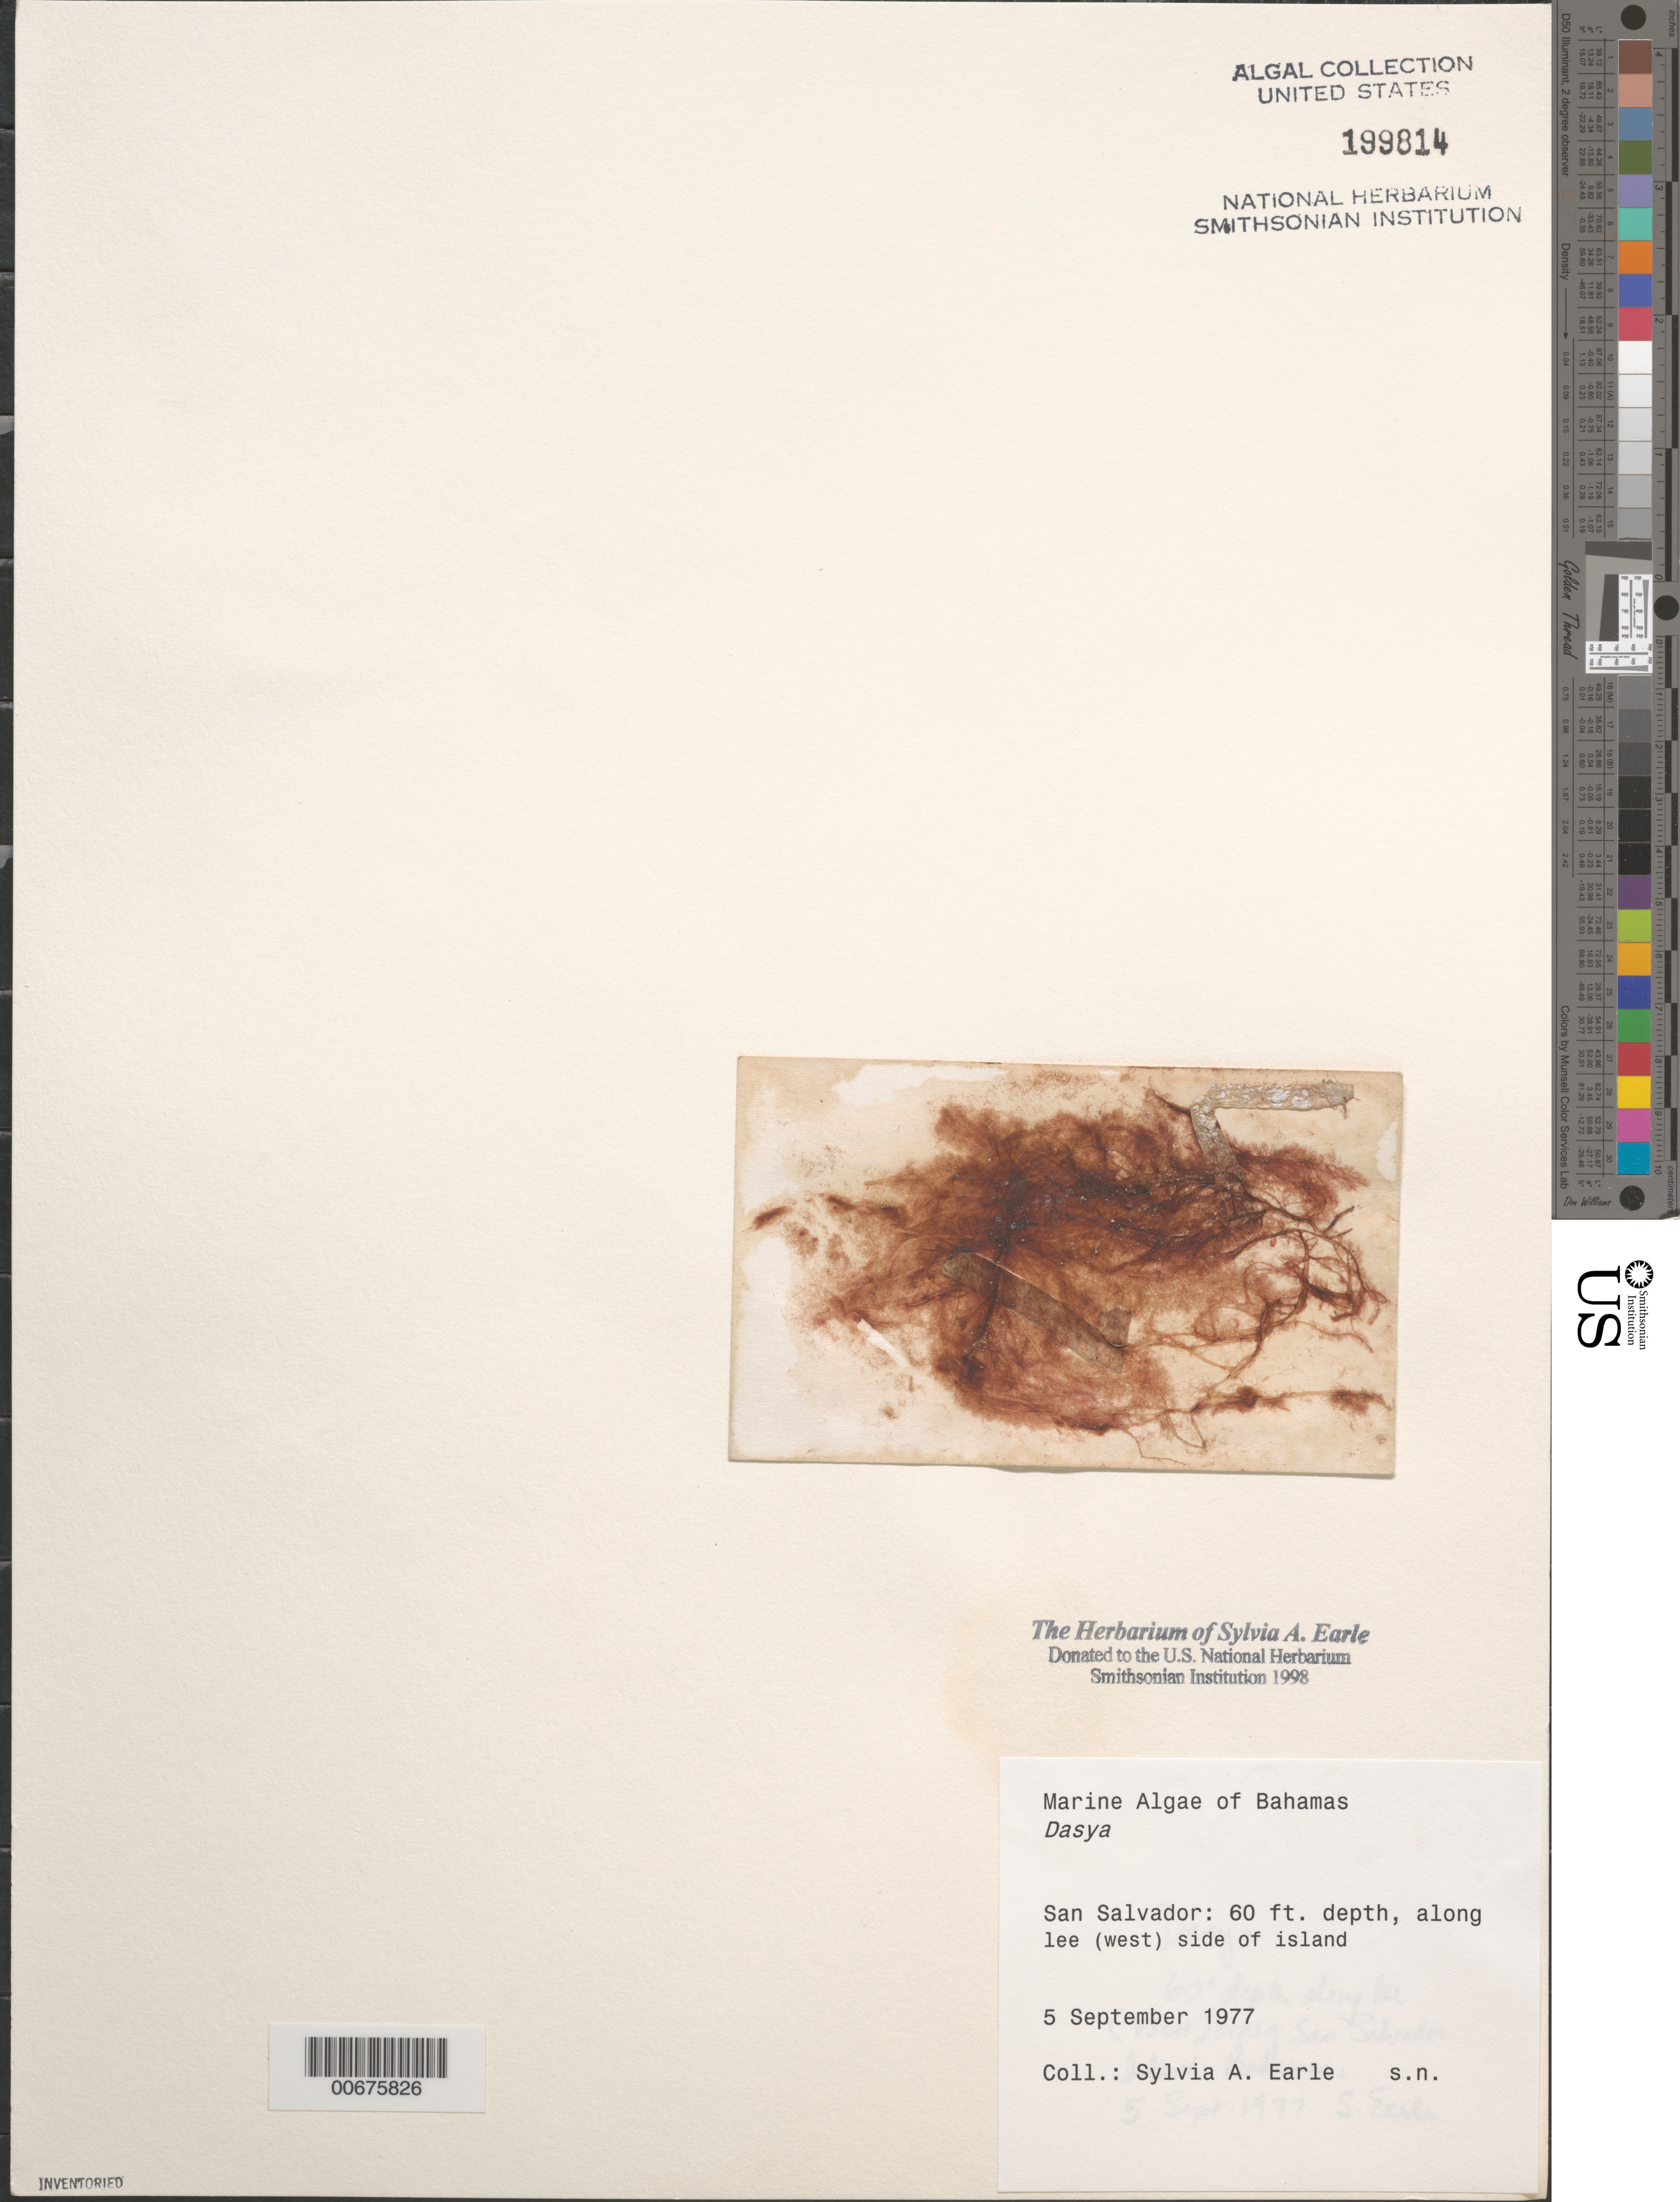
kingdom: Plantae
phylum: Rhodophyta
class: Florideophyceae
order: Ceramiales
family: Dasyaceae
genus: Dasya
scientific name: Dasya sp.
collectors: S. A. Earle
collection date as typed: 05 Sep 1977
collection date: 1977-09-05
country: Bahamas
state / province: San Salvador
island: San Salvador Island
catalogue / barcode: US 199814